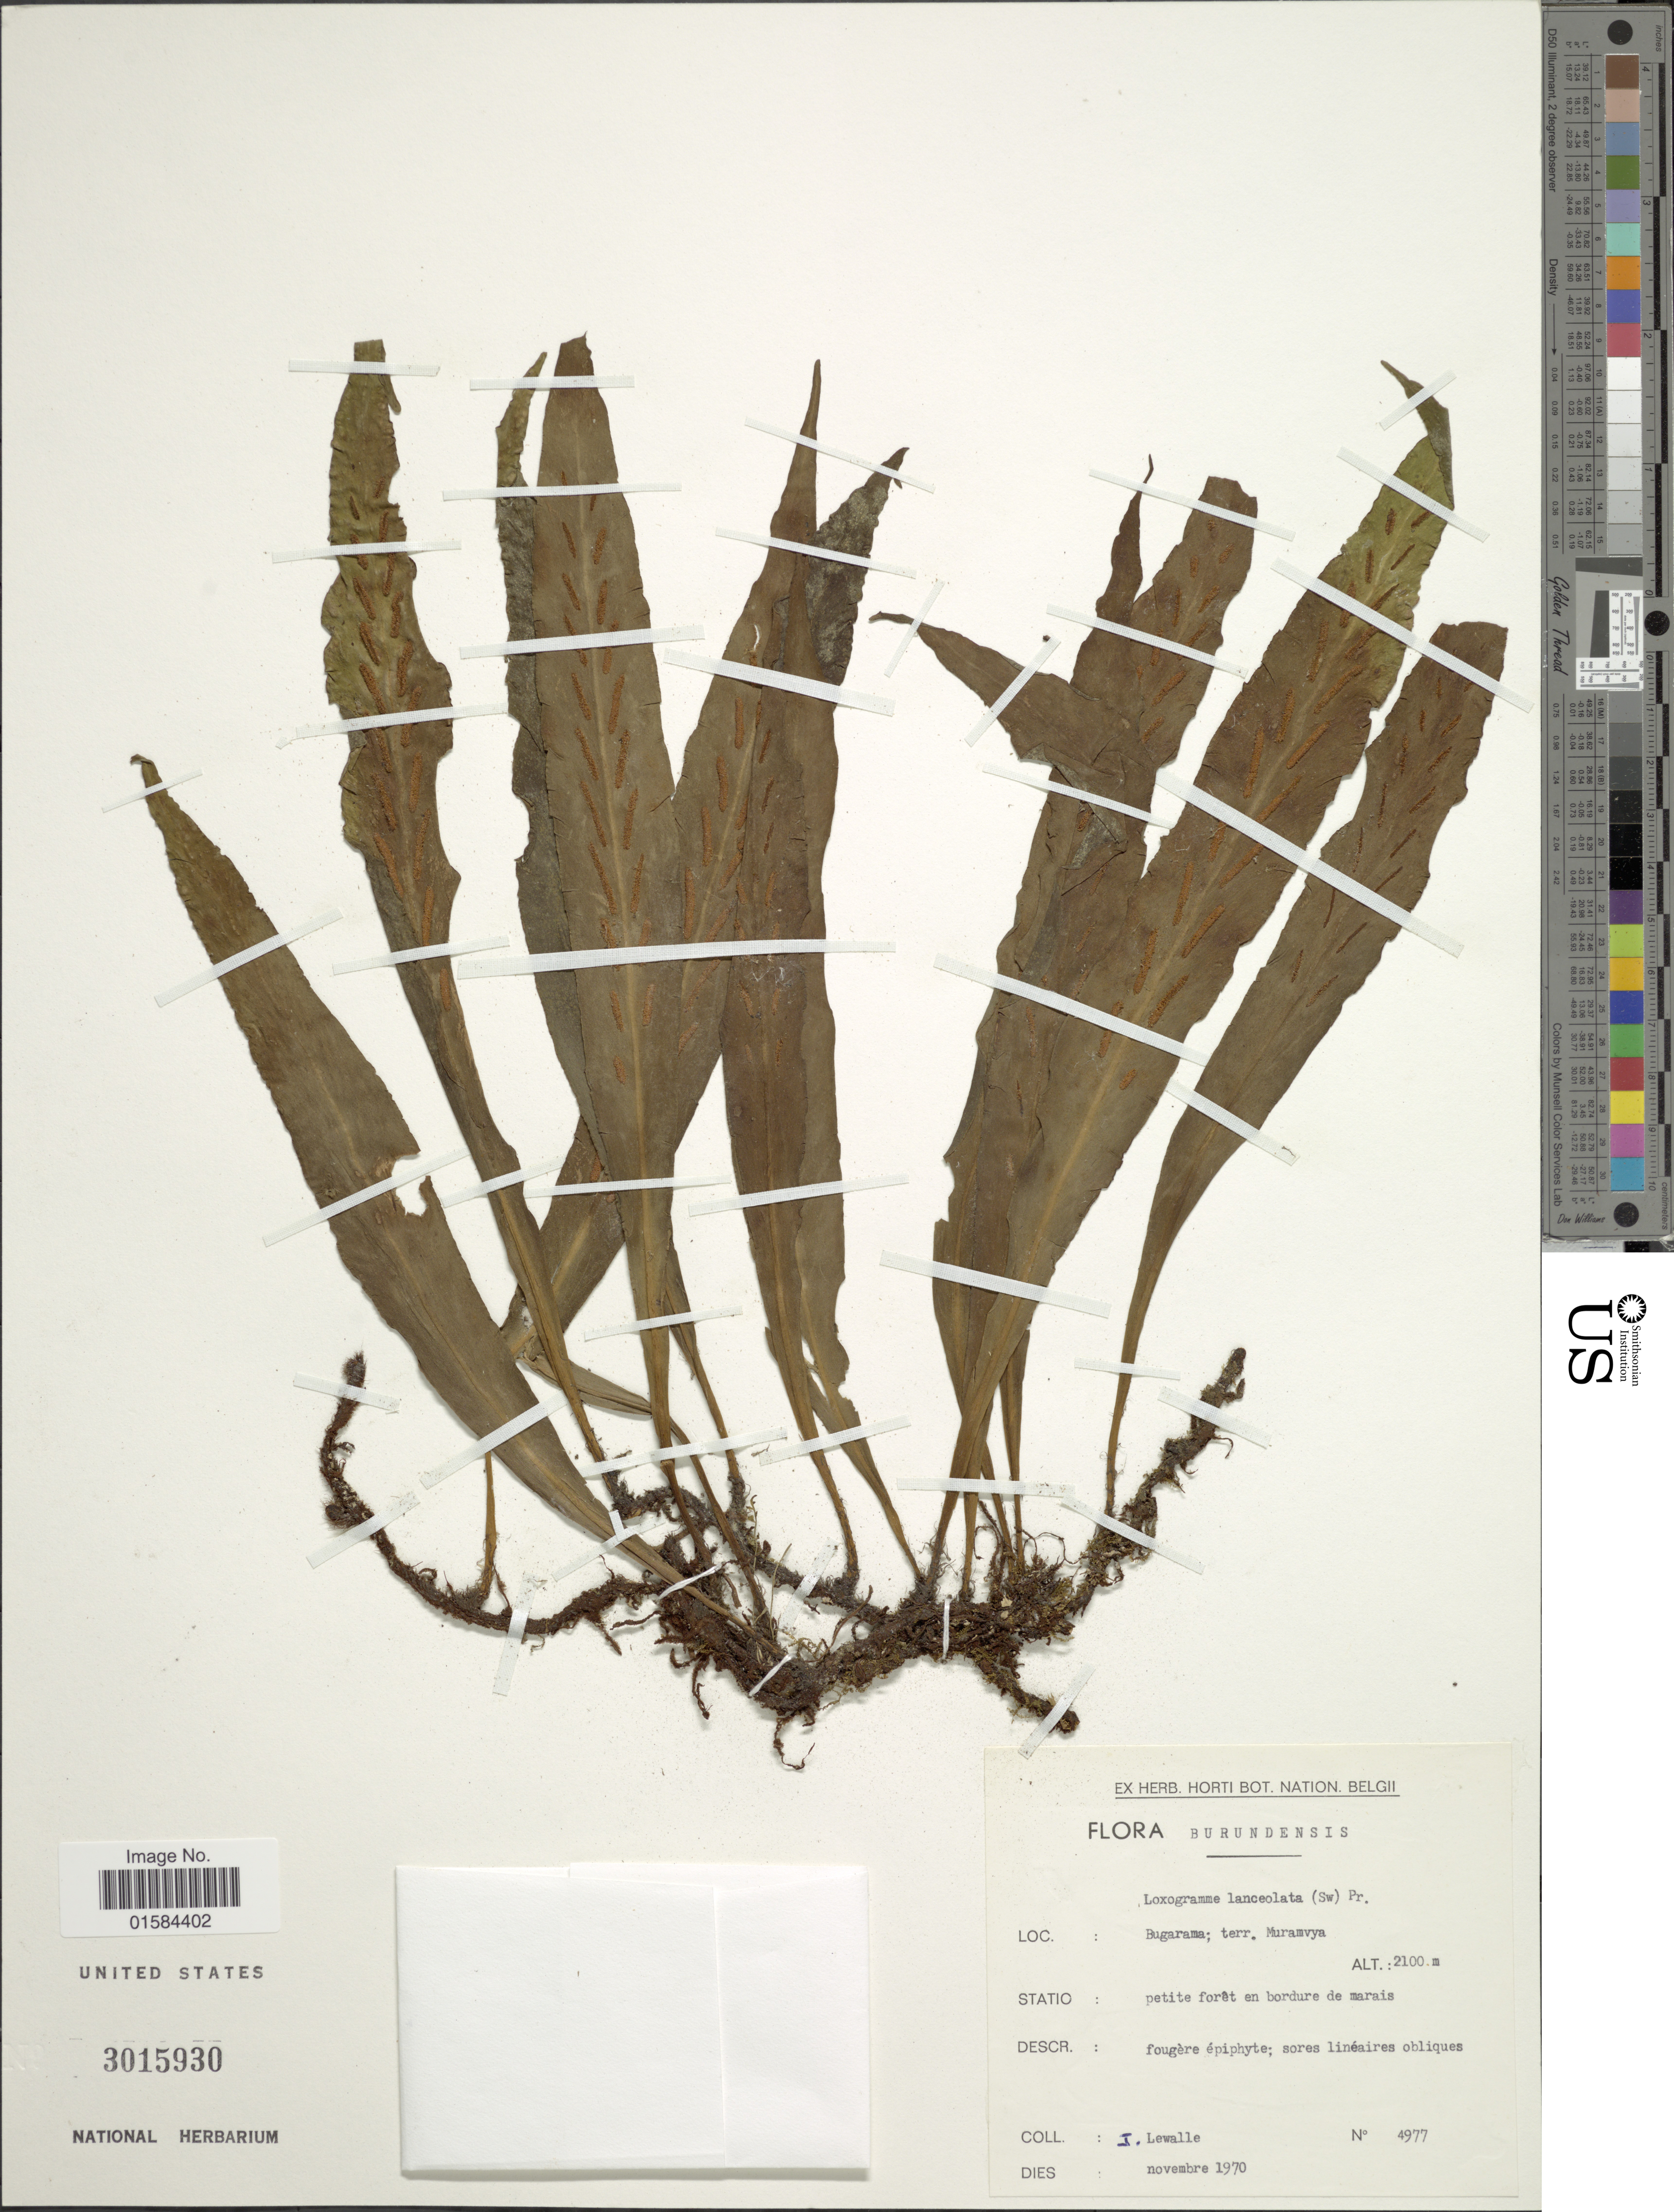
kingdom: Plantae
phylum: Tracheophyta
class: Polypodiopsida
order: Polypodiales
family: Polypodiaceae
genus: Loxogramme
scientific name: Loxogramme lanceolata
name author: (Sw.) C. Presl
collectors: J. Lewalle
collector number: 4977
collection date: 1970-11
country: Burundi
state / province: Muramvya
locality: Burundensis, Buagrama, terr. Muramvya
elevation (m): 2100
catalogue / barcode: US 3015930